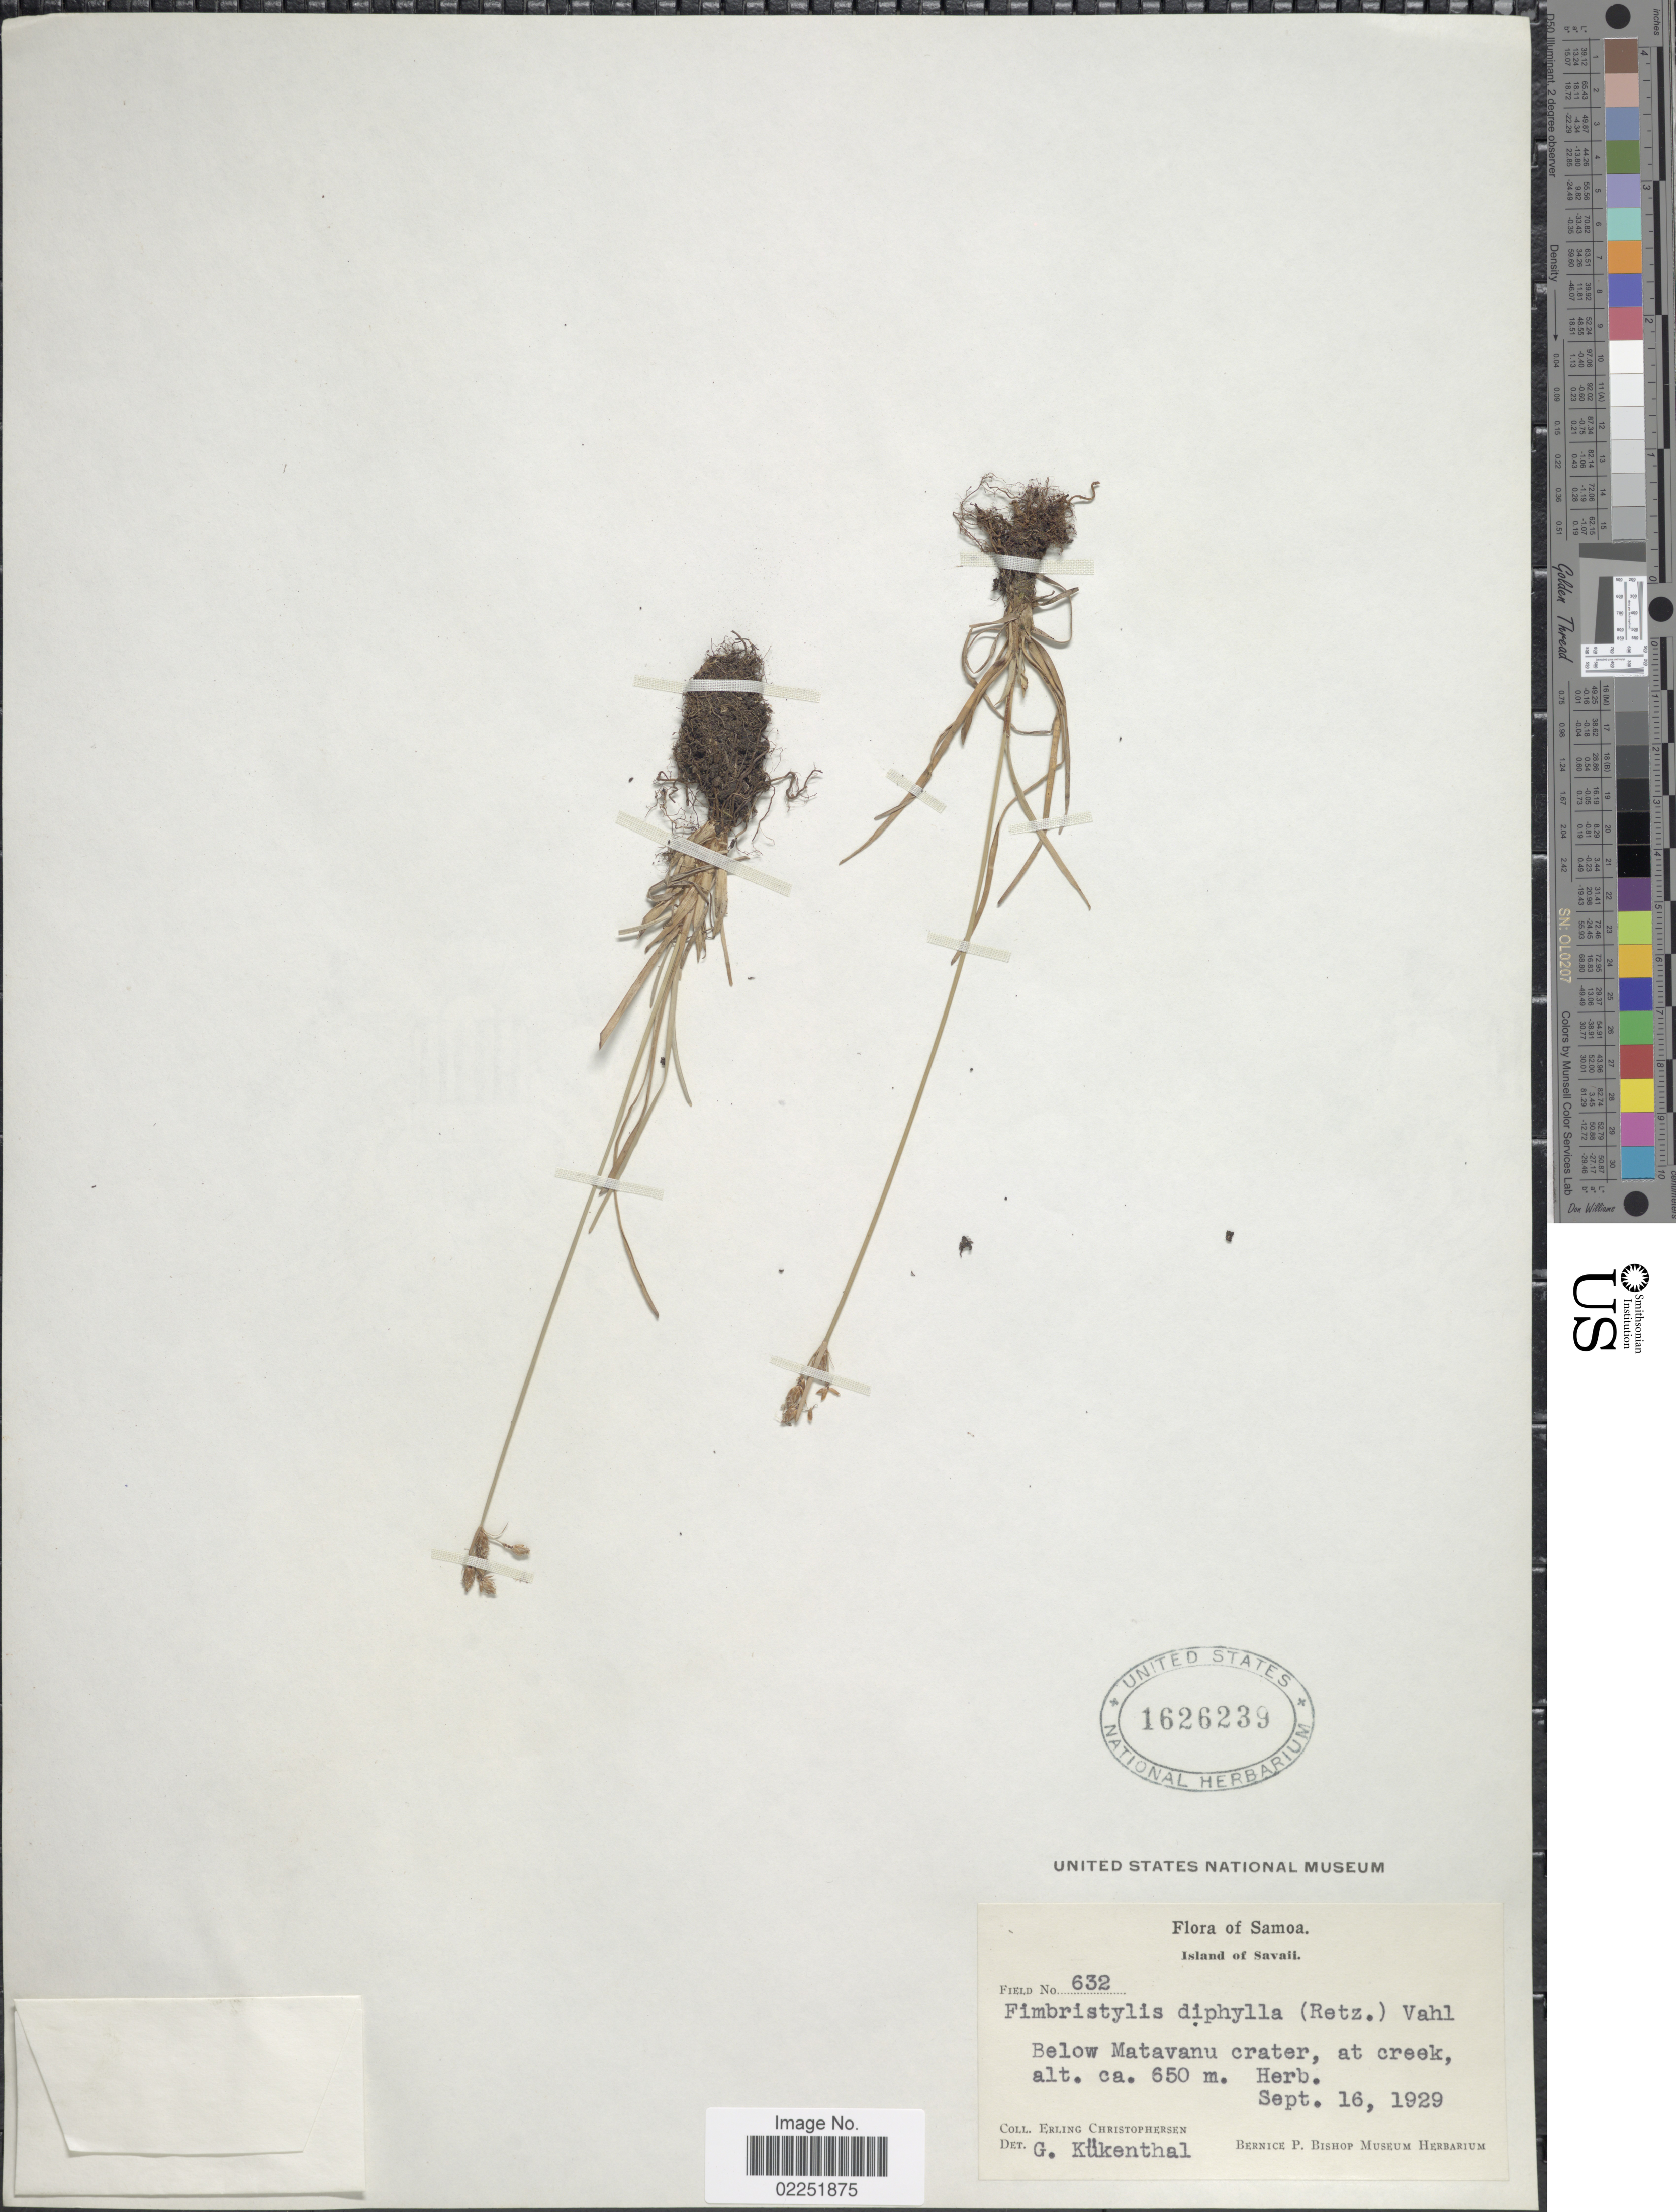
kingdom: Plantae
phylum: Tracheophyta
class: Liliopsida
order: Poales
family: Cyperaceae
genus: Fimbristylis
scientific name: Fimbristylis dichotoma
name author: (L.) Vahl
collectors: E. Christopherson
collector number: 632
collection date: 1929-09-16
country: Samoa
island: Savai'i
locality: Samoa. Island of Savaii. Below Matavanu crater, at creek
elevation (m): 650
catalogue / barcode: US 1626239